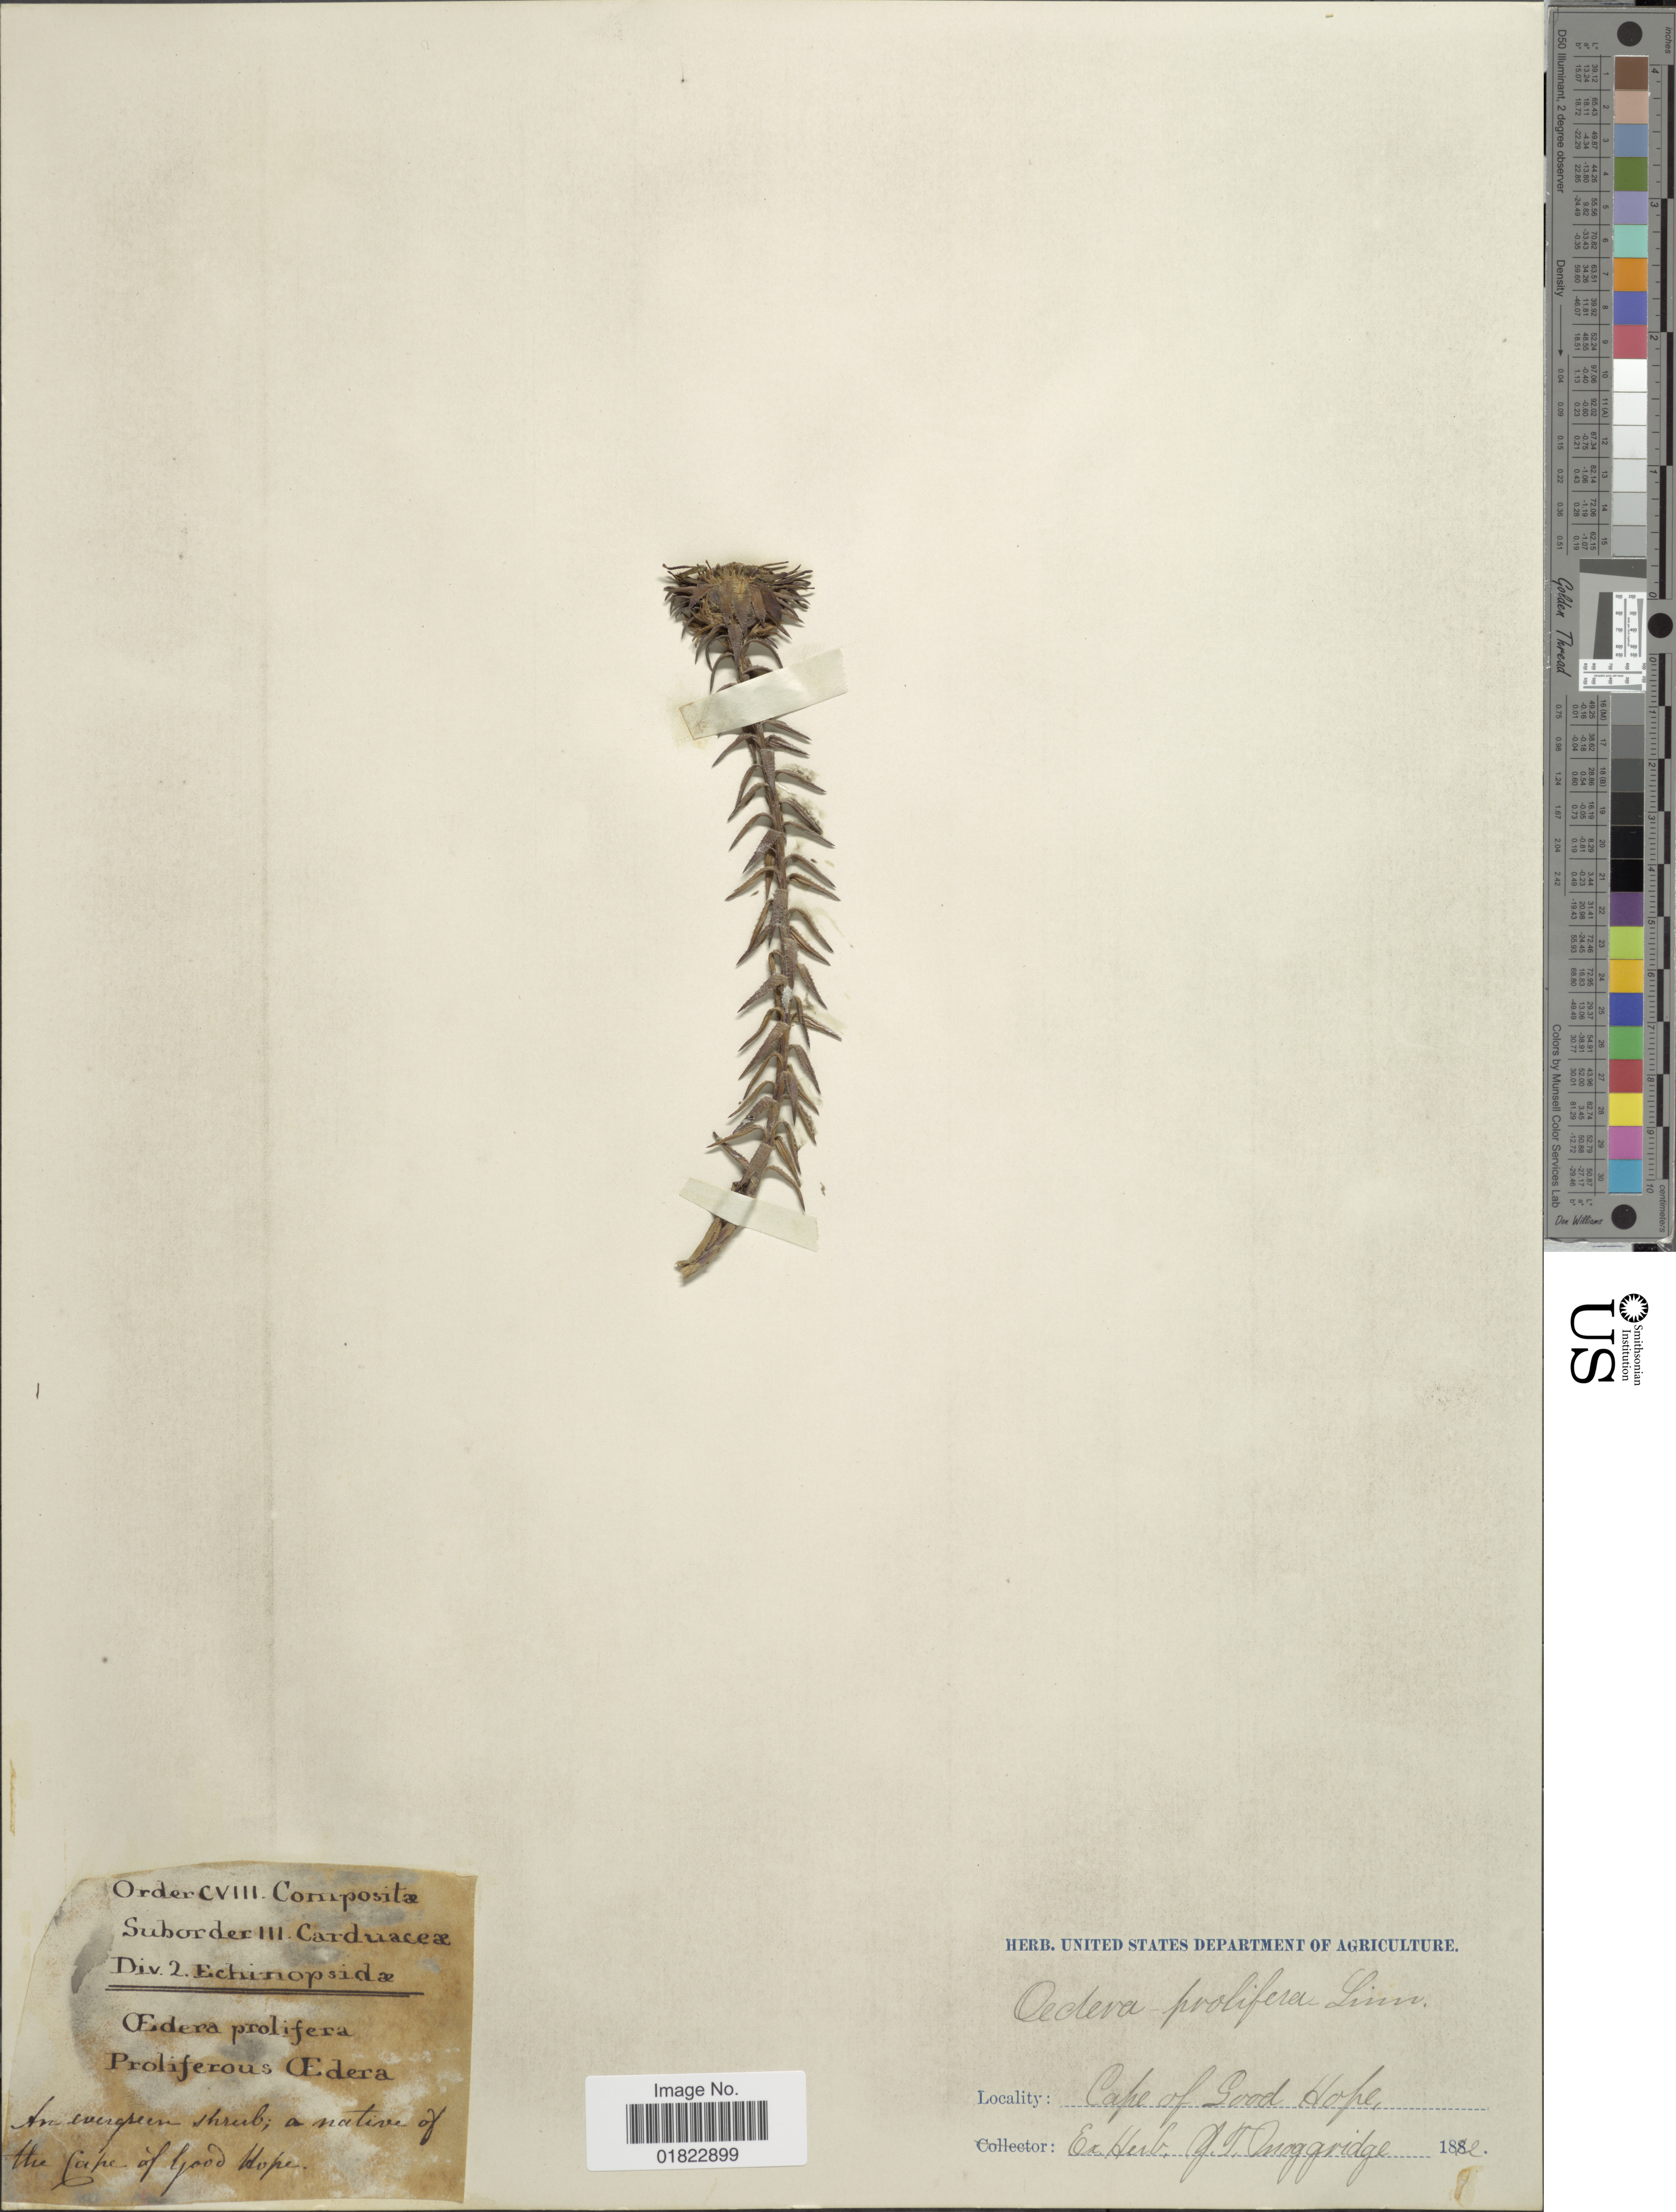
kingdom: Plantae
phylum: Tracheophyta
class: Magnoliopsida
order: Asterales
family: Asteraceae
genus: Oedera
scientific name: Oedera prolifera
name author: L.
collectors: ex herb. J.T. Moggridge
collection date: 1882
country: South Africa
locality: Cape of Good Hope.